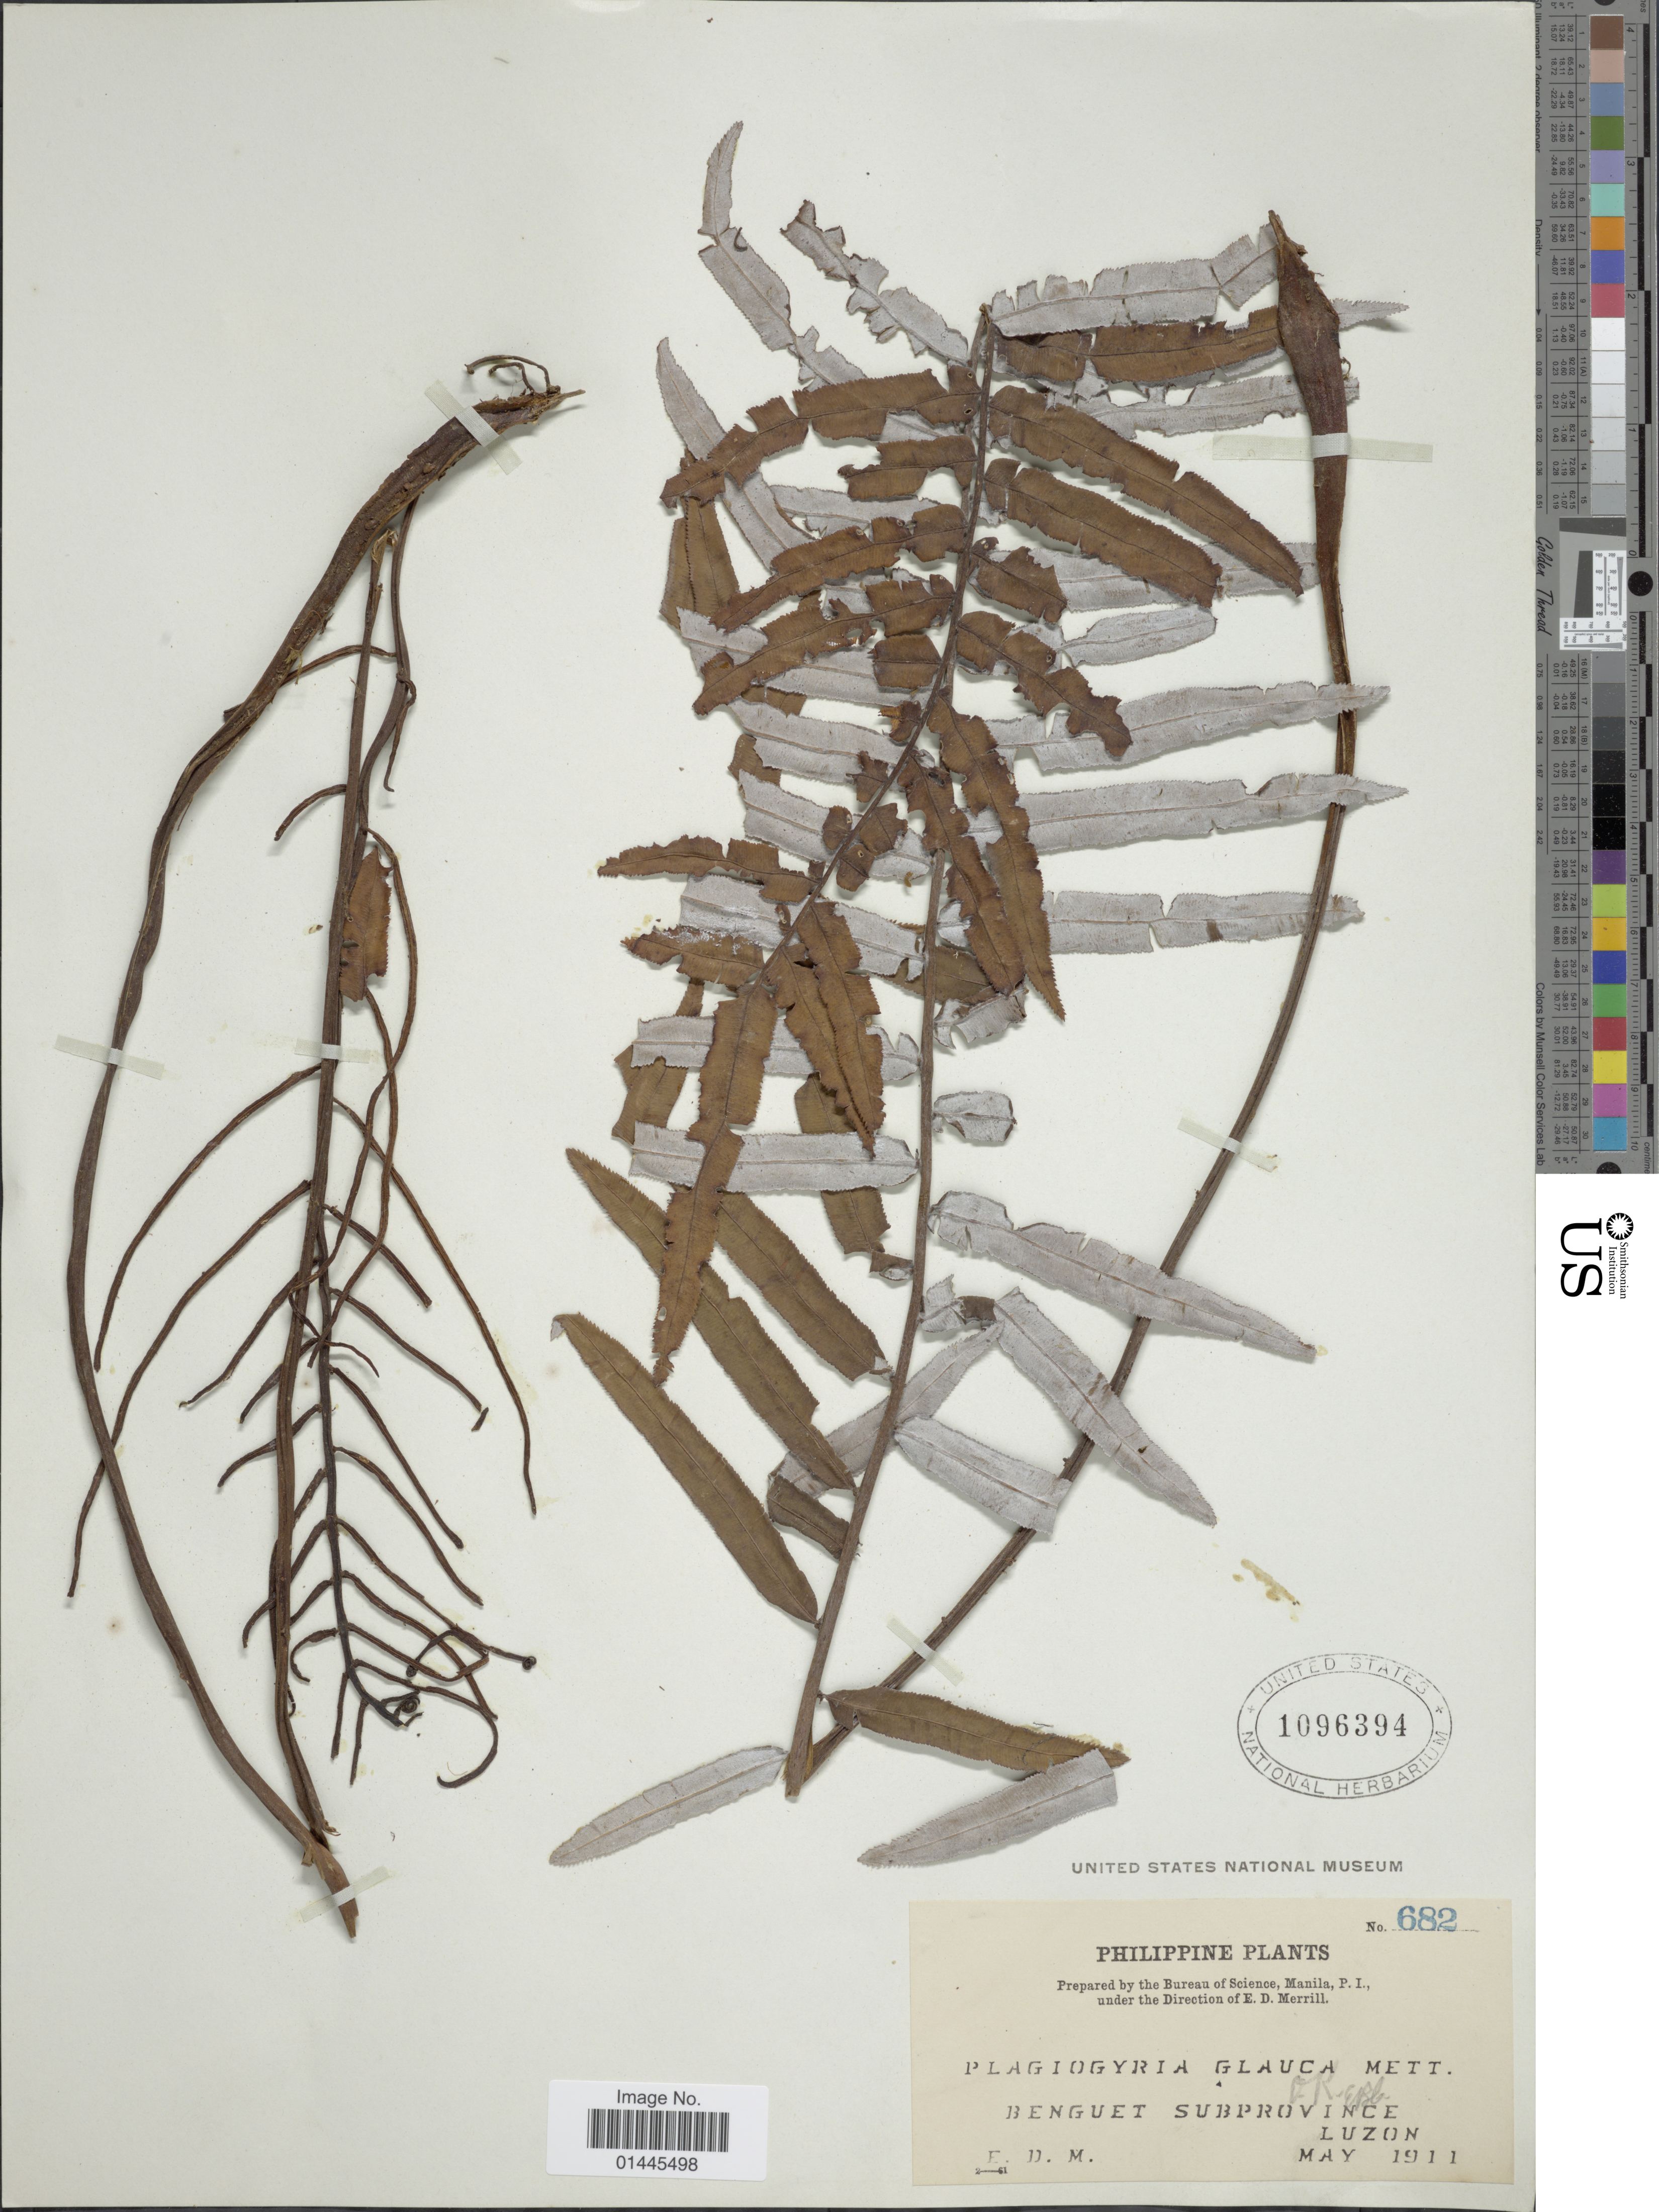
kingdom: Plantae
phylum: Tracheophyta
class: Polypodiopsida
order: Cyatheales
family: Plagiogyriaceae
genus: Plagiogyria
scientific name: Plagiogyria glauca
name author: (Blume) Mett.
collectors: E. D. Merrill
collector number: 682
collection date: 1911-05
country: Philippines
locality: Benguet Subprovince, Luzon.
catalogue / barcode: US 1096394